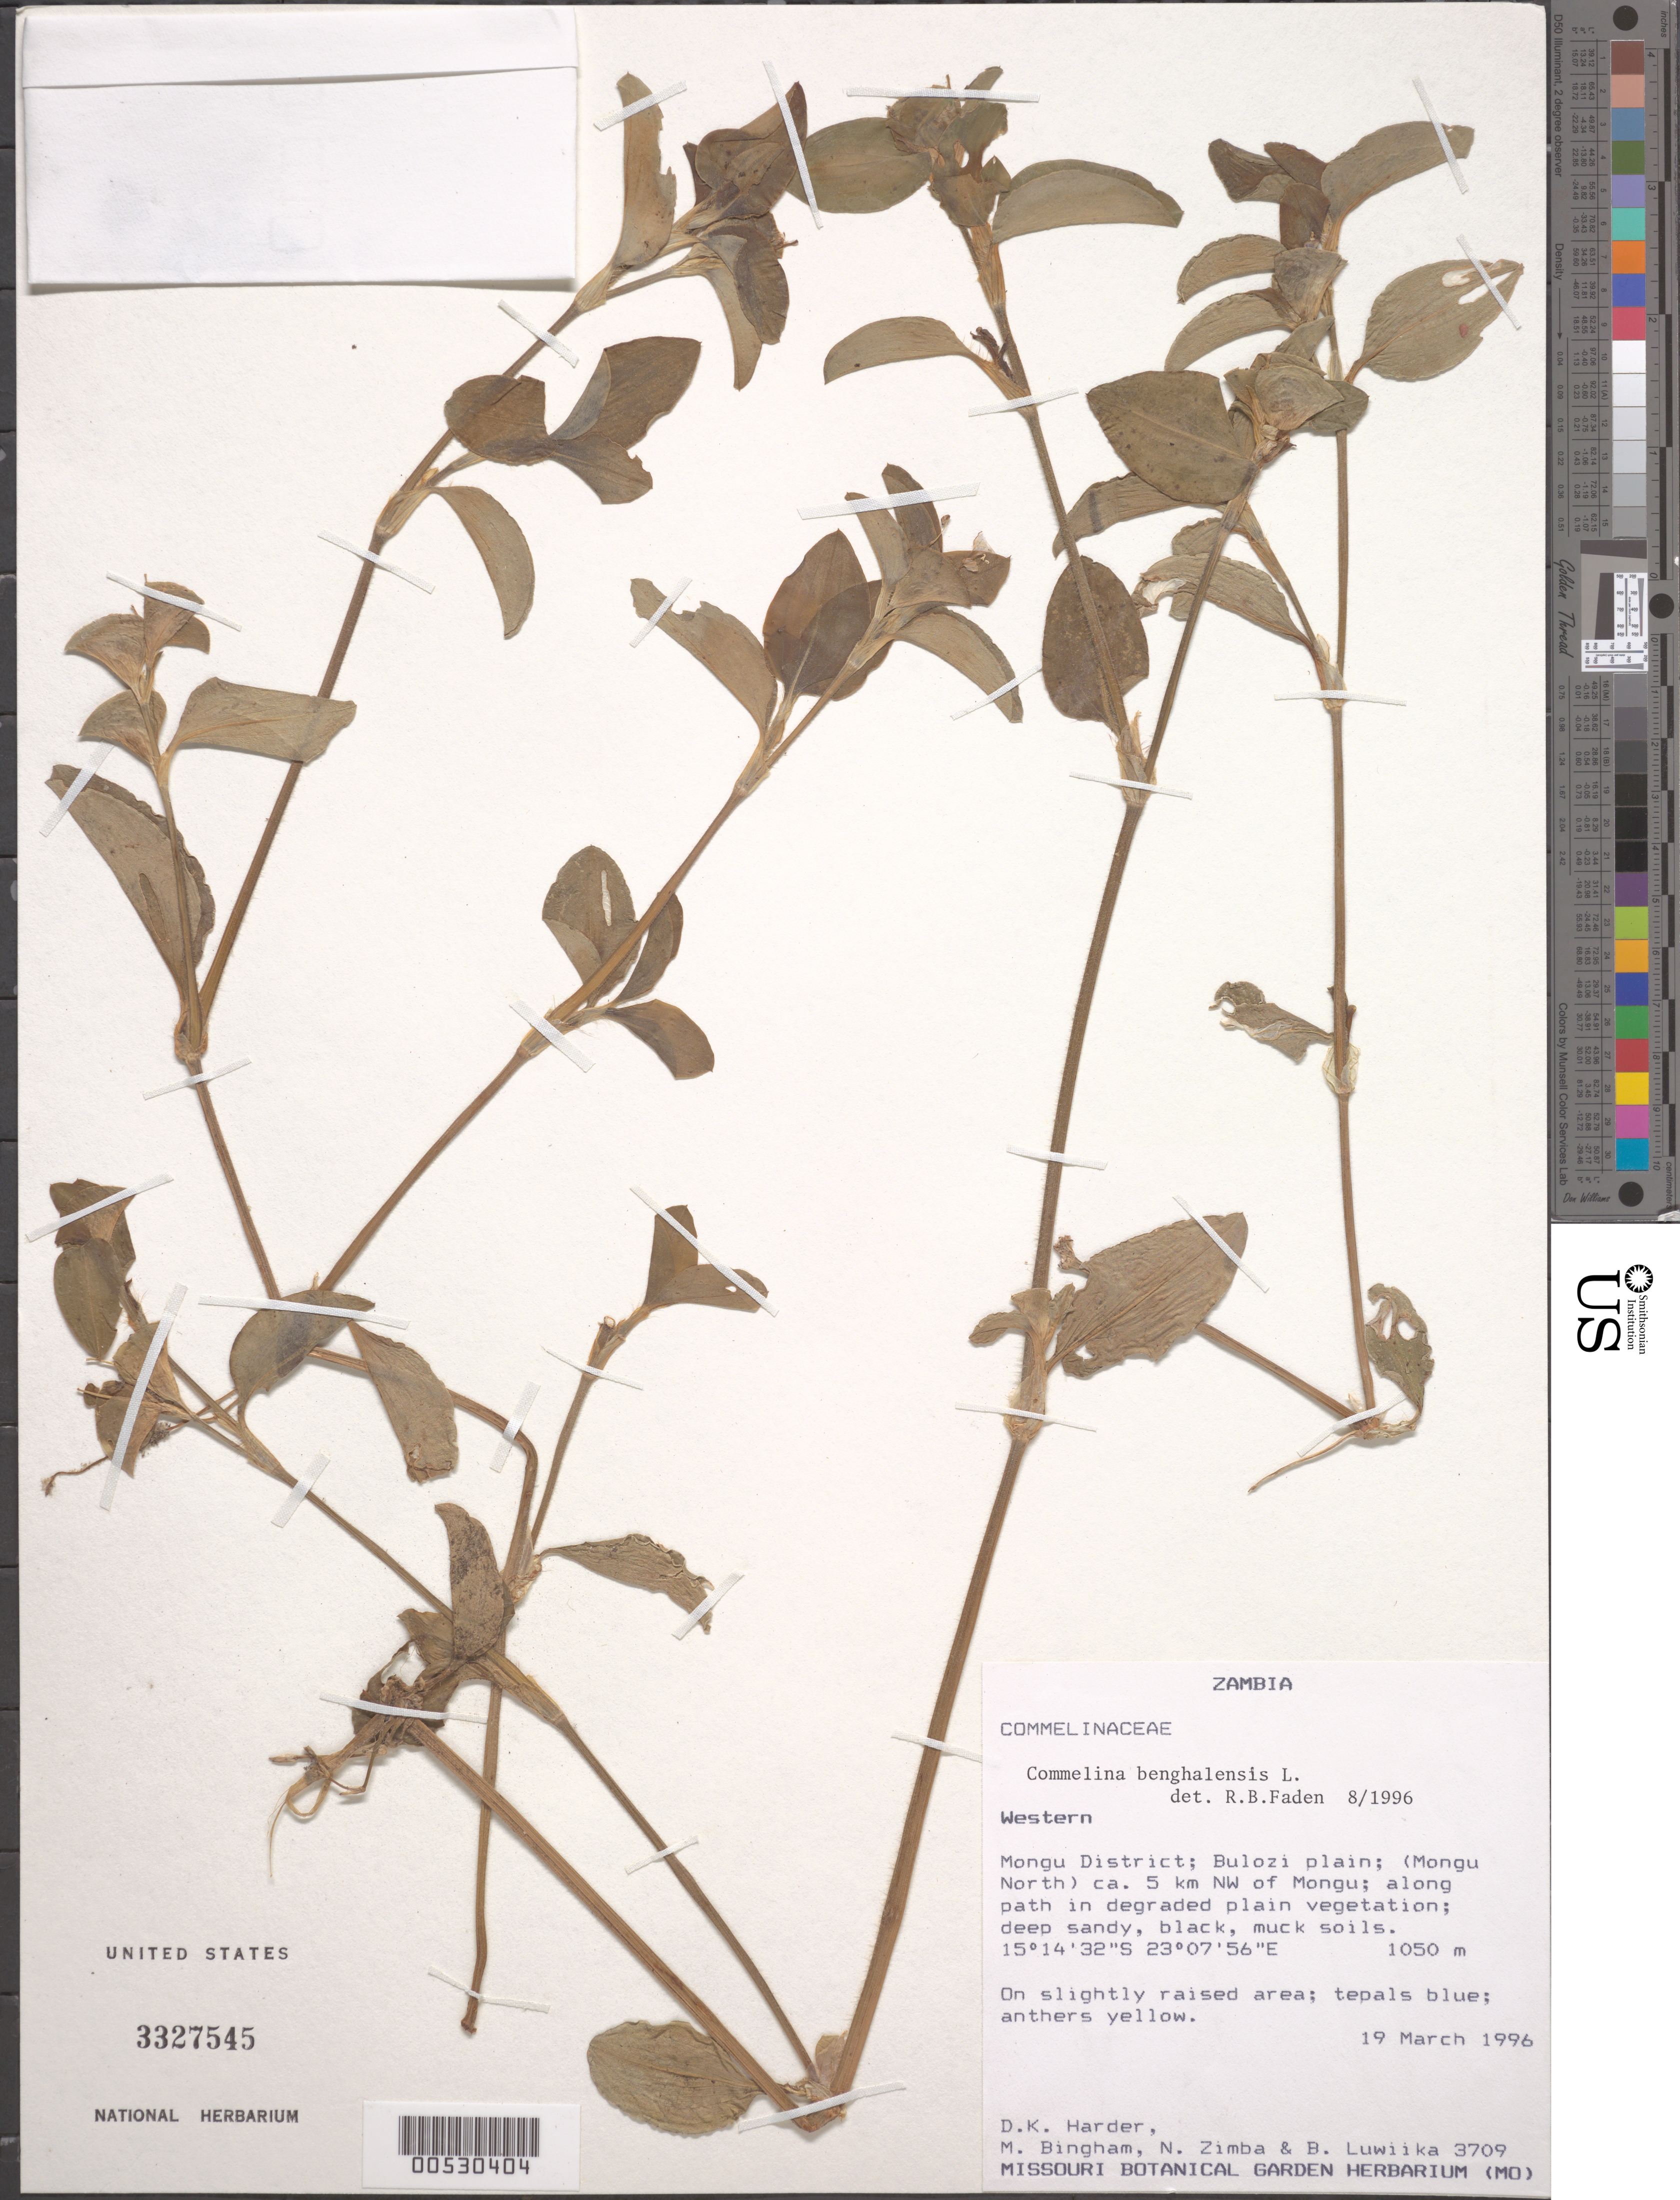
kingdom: Plantae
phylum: Tracheophyta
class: Liliopsida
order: Commelinales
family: Commelinaceae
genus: Commelina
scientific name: Commelina benghalensis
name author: L.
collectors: D. Harder, M. Bingham, N. B. Zimba & B. Luwiika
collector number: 3709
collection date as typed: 19 Mar 1996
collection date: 1996-03-19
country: Zambia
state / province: Western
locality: Mongu dist., bulozi plain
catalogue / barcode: US 3327545